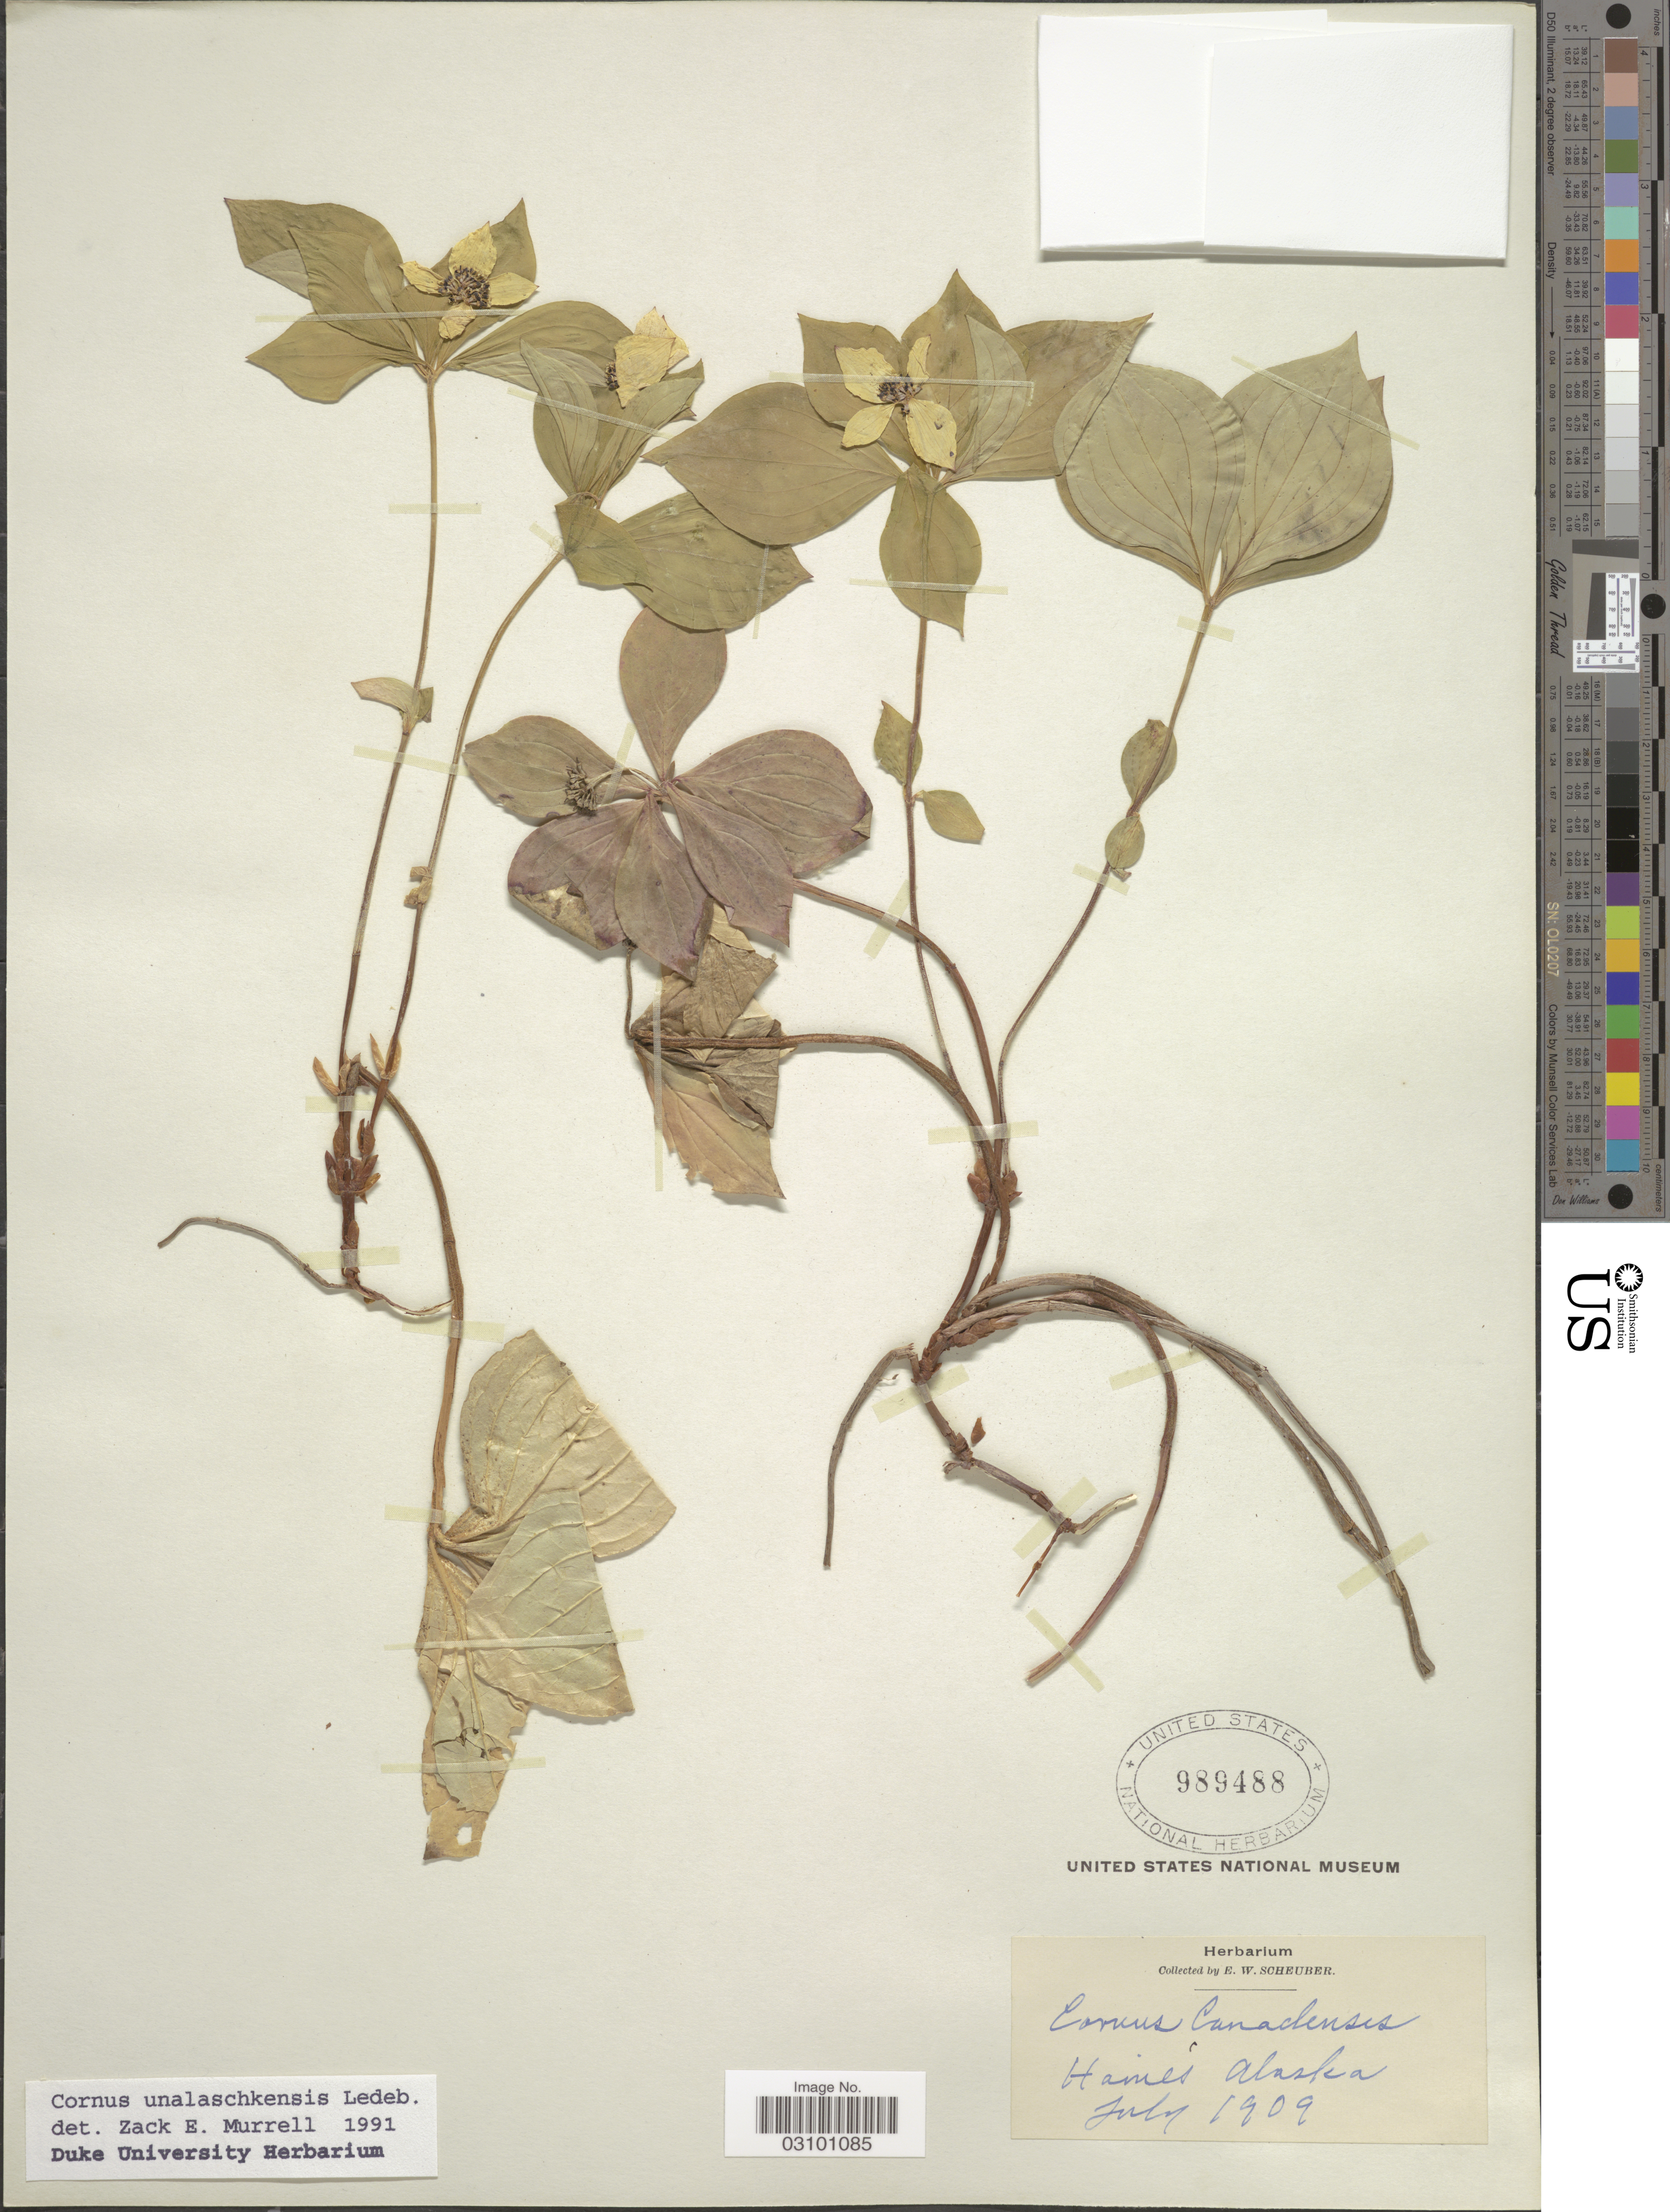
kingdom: Plantae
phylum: Tracheophyta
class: Magnoliopsida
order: Cornales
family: Cornaceae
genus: Cornus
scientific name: Cornus unalaschkensis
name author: Ledeb.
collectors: E. Scheuber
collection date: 1909-07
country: United States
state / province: Alaska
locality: Haines.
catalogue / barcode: US 989488